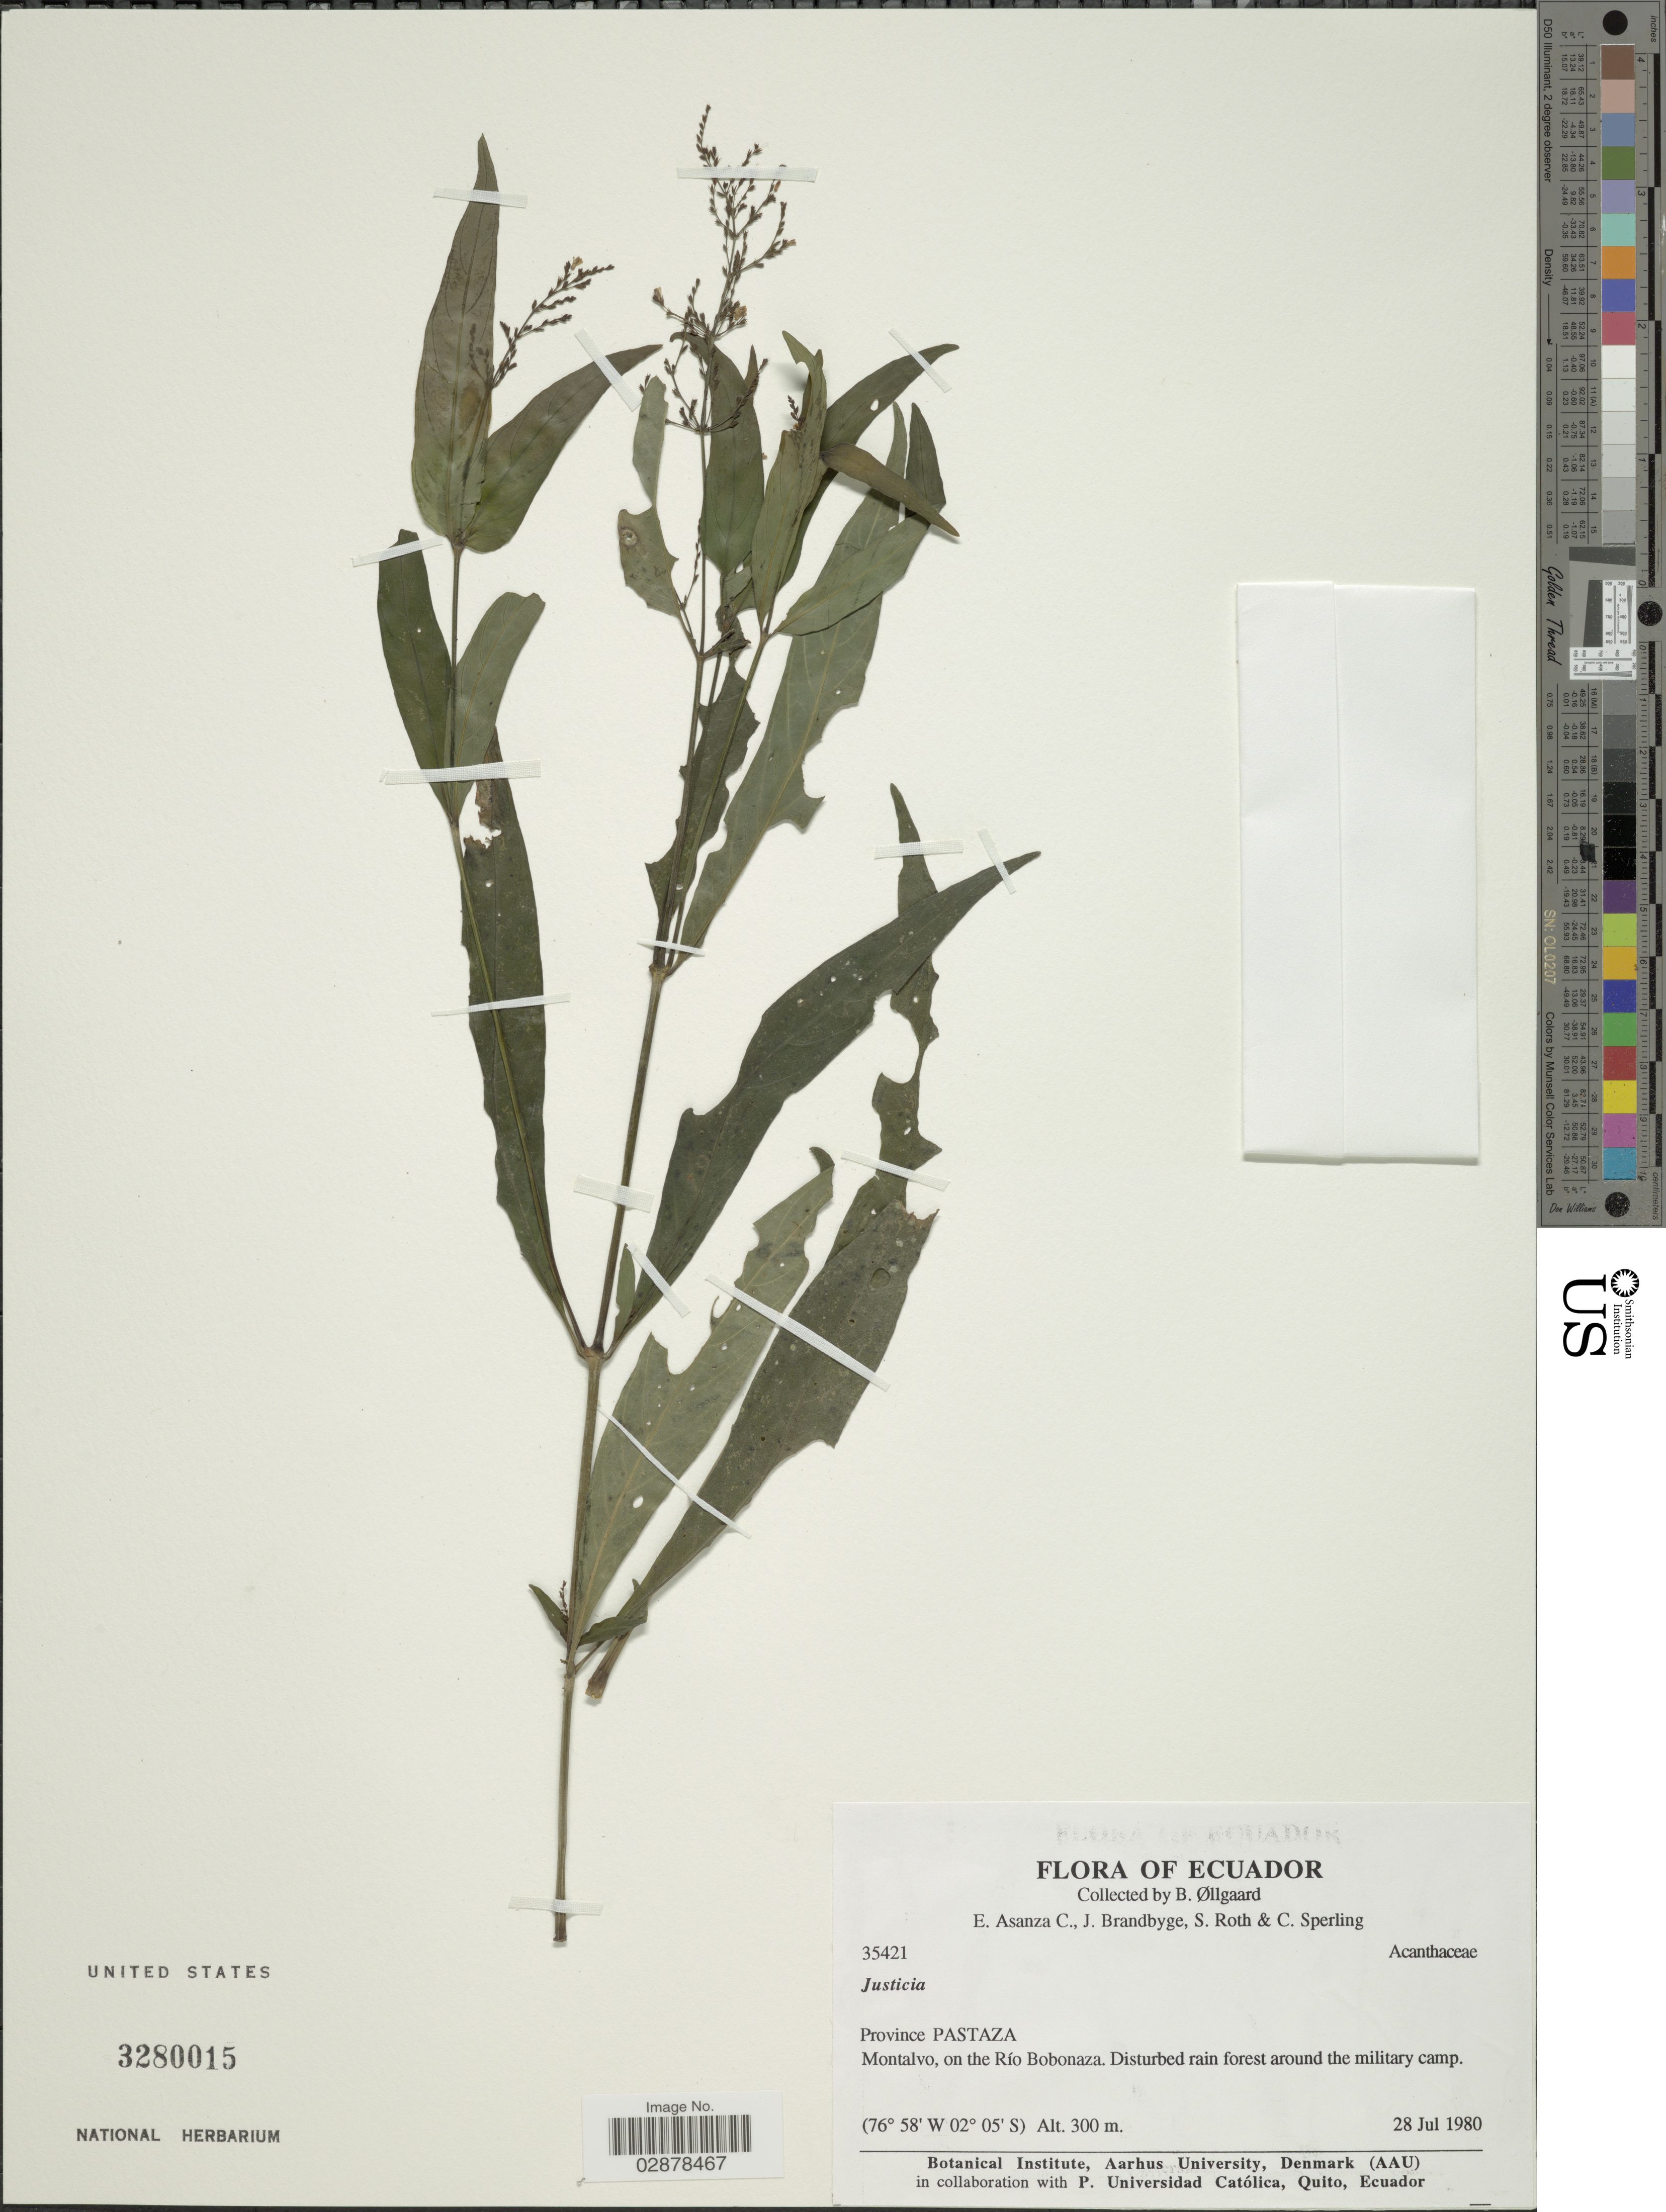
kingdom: Plantae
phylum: Tracheophyta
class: Magnoliopsida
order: Lamiales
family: Acanthaceae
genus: Justicia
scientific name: Justicia comata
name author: (L.) Lam.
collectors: B. Øllgaard, E. Asanza C., J. Brandbyge, S. Roth & C. Sperling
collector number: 35421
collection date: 1980-07-28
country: Ecuador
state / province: Pastaza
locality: Montalvo, on the Río Bobonaza. Disturbed rain forest arounf the military camp.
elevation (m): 300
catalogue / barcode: US 3280015